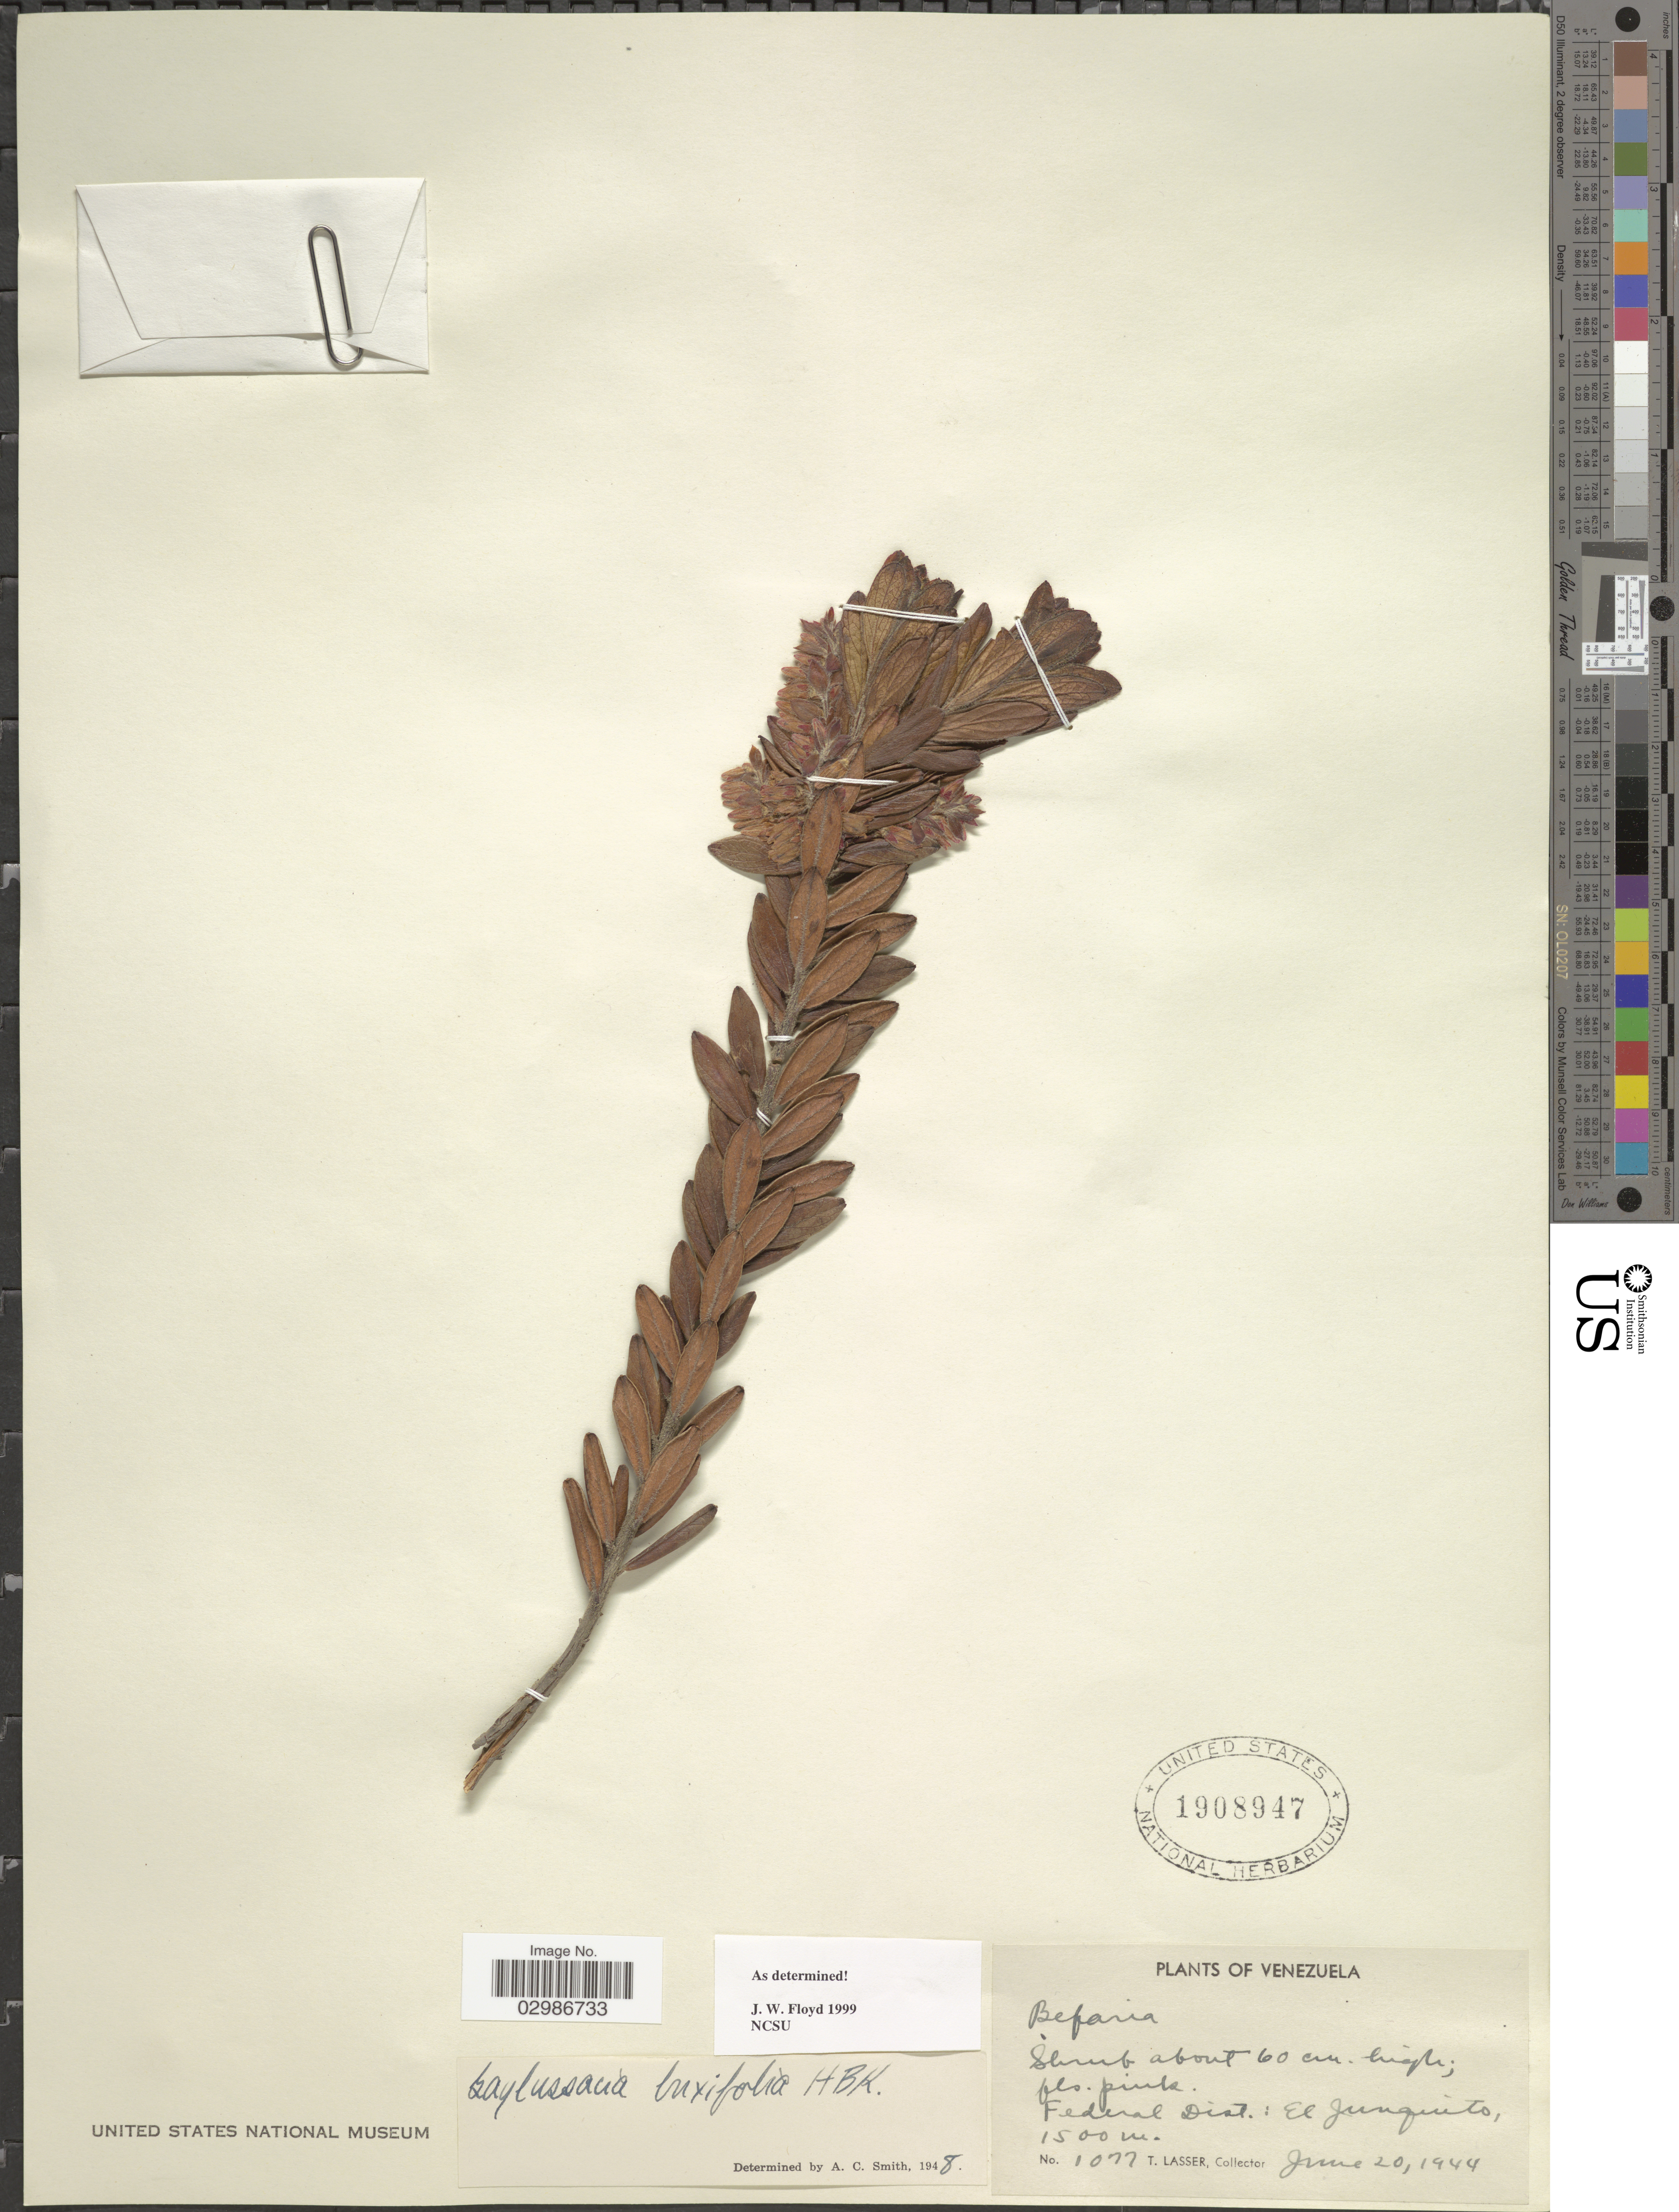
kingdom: Plantae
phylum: Tracheophyta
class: Magnoliopsida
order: Ericales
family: Ericaceae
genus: Gaylussacia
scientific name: Gaylussacia buxifolia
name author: Kunth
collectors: T. Lasser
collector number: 1077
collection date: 1944-06-20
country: Venezuela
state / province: Distrito Federal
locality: Federal Dist.: El Junquito.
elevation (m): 1500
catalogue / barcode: US 1908947